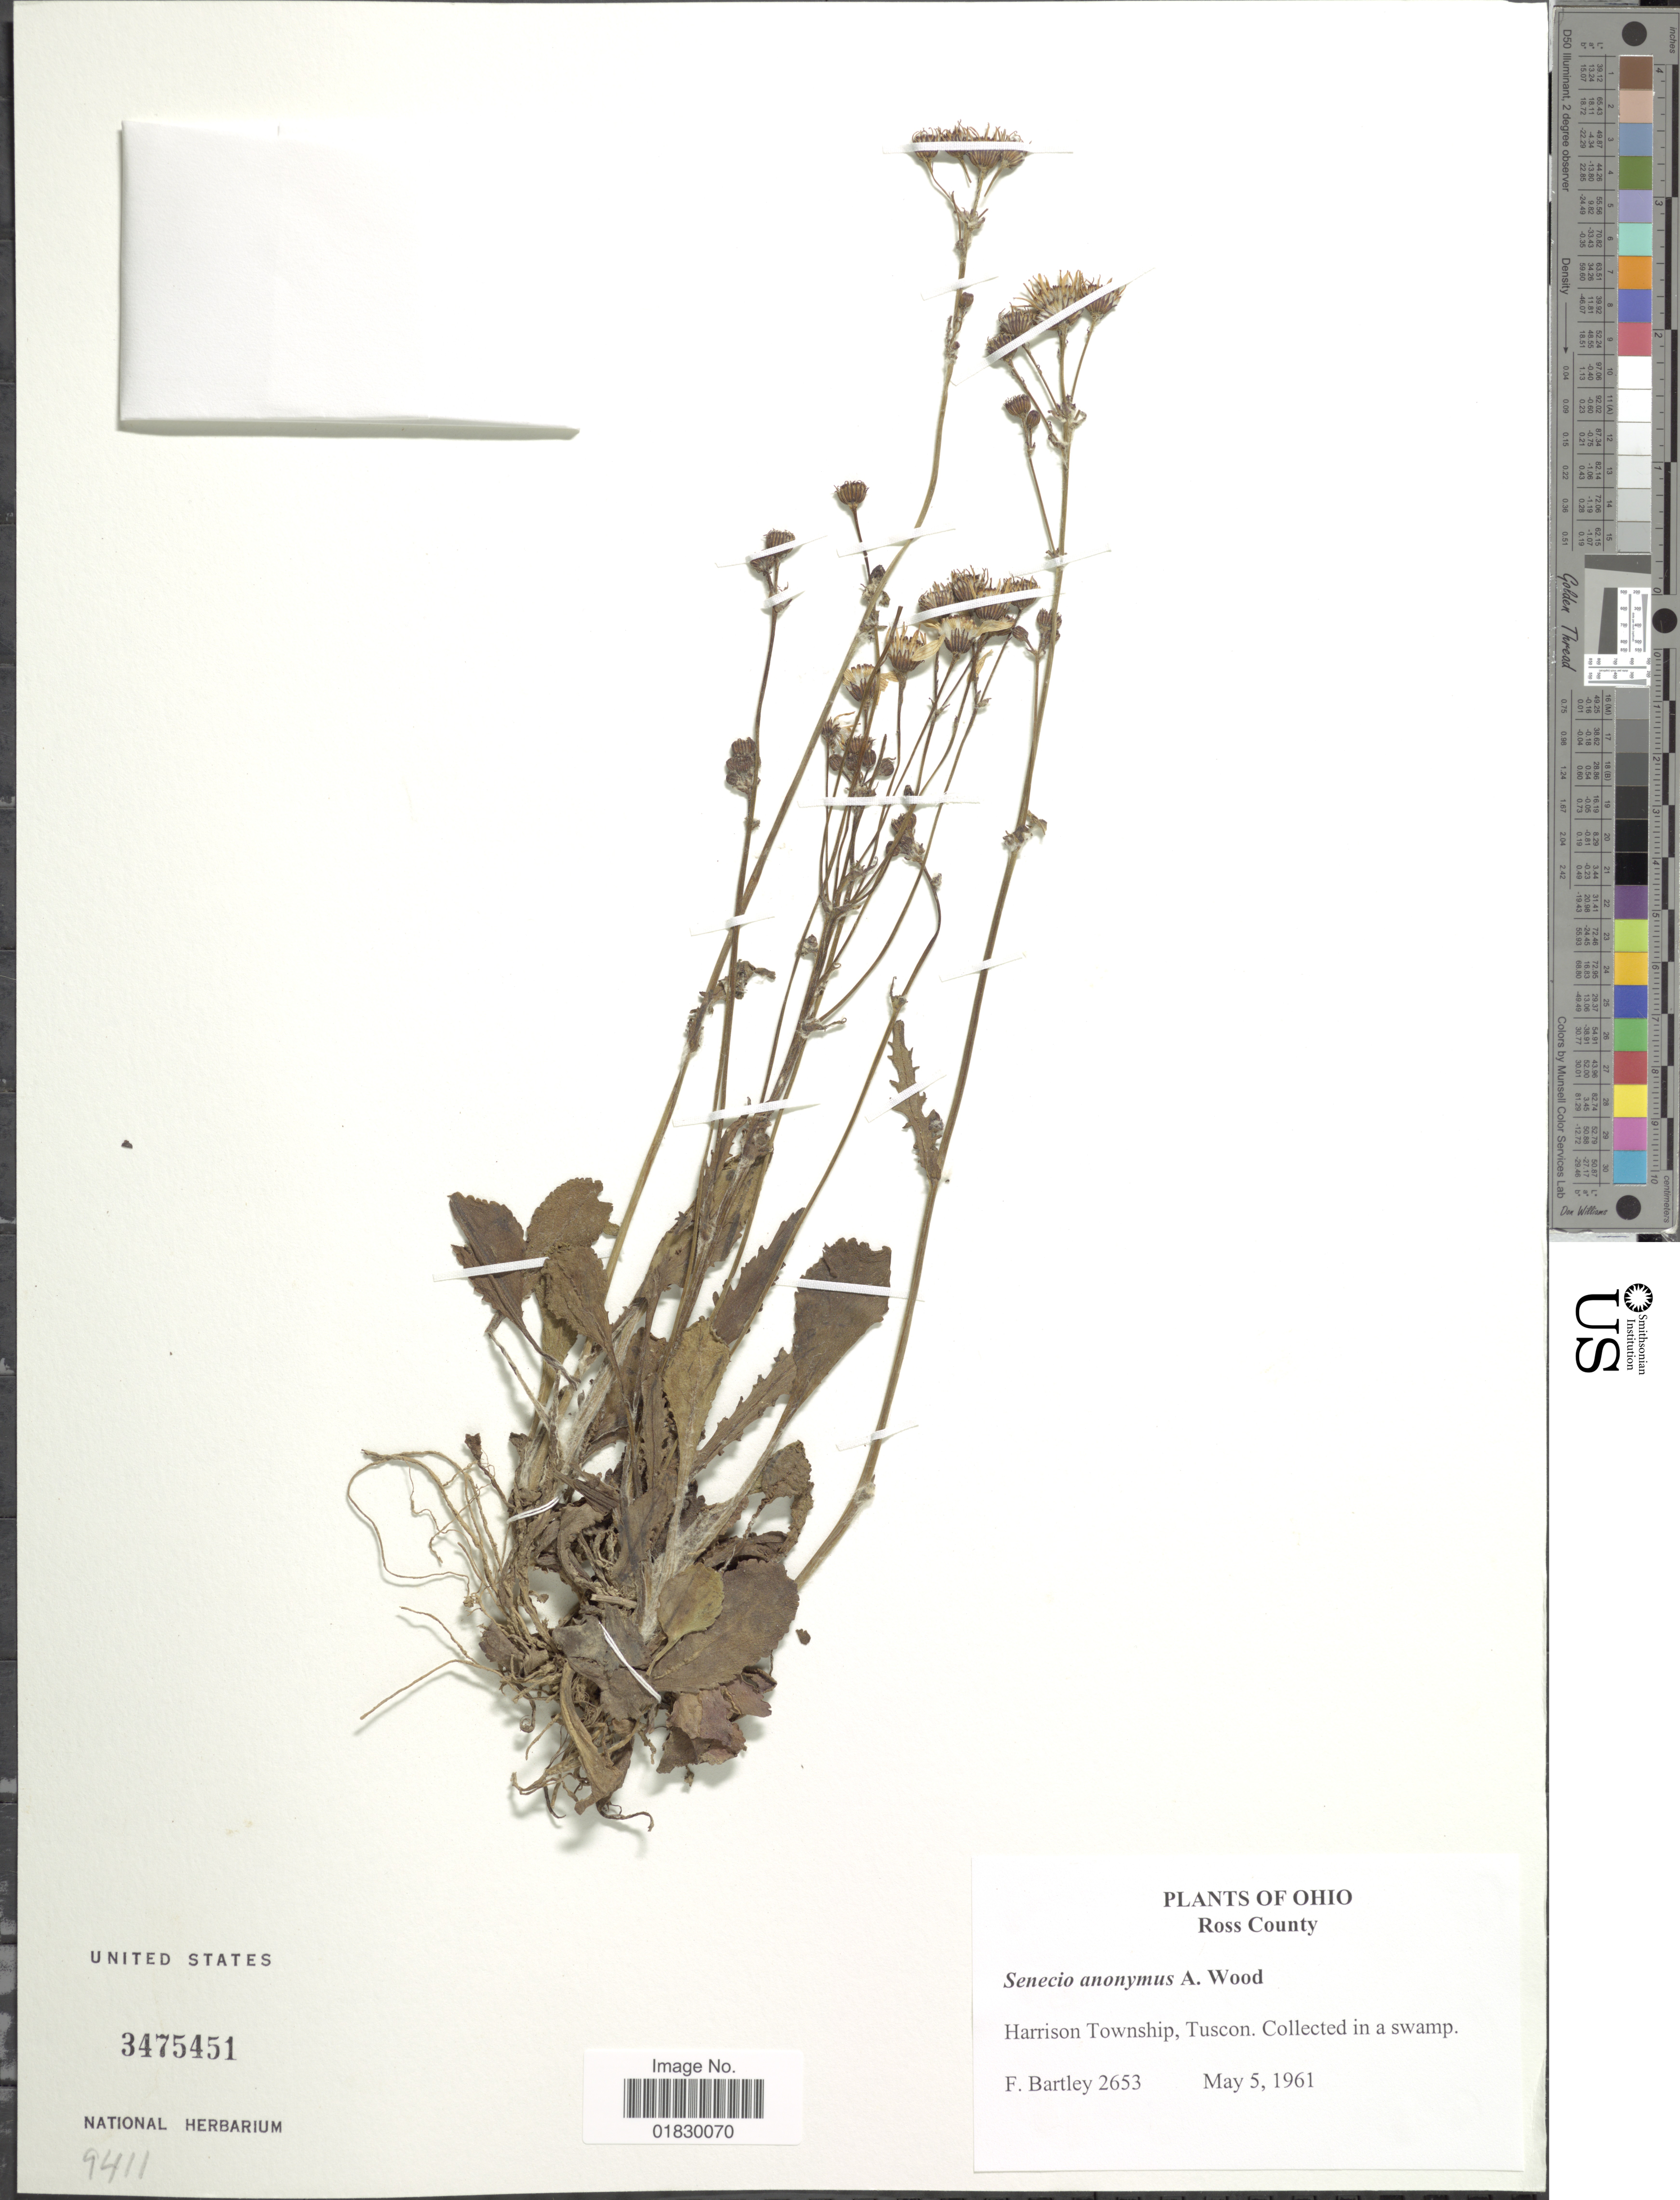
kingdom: Plantae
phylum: Tracheophyta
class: Magnoliopsida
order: Asterales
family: Asteraceae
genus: Packera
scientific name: Packera anonyma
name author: (Alph. Wood) W.A. Weber & Á. Löve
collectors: F. Bartley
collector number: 2653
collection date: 1961-05-05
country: United States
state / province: Ohio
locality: Ross County, Harrison Township, Tucson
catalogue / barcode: US 3475451